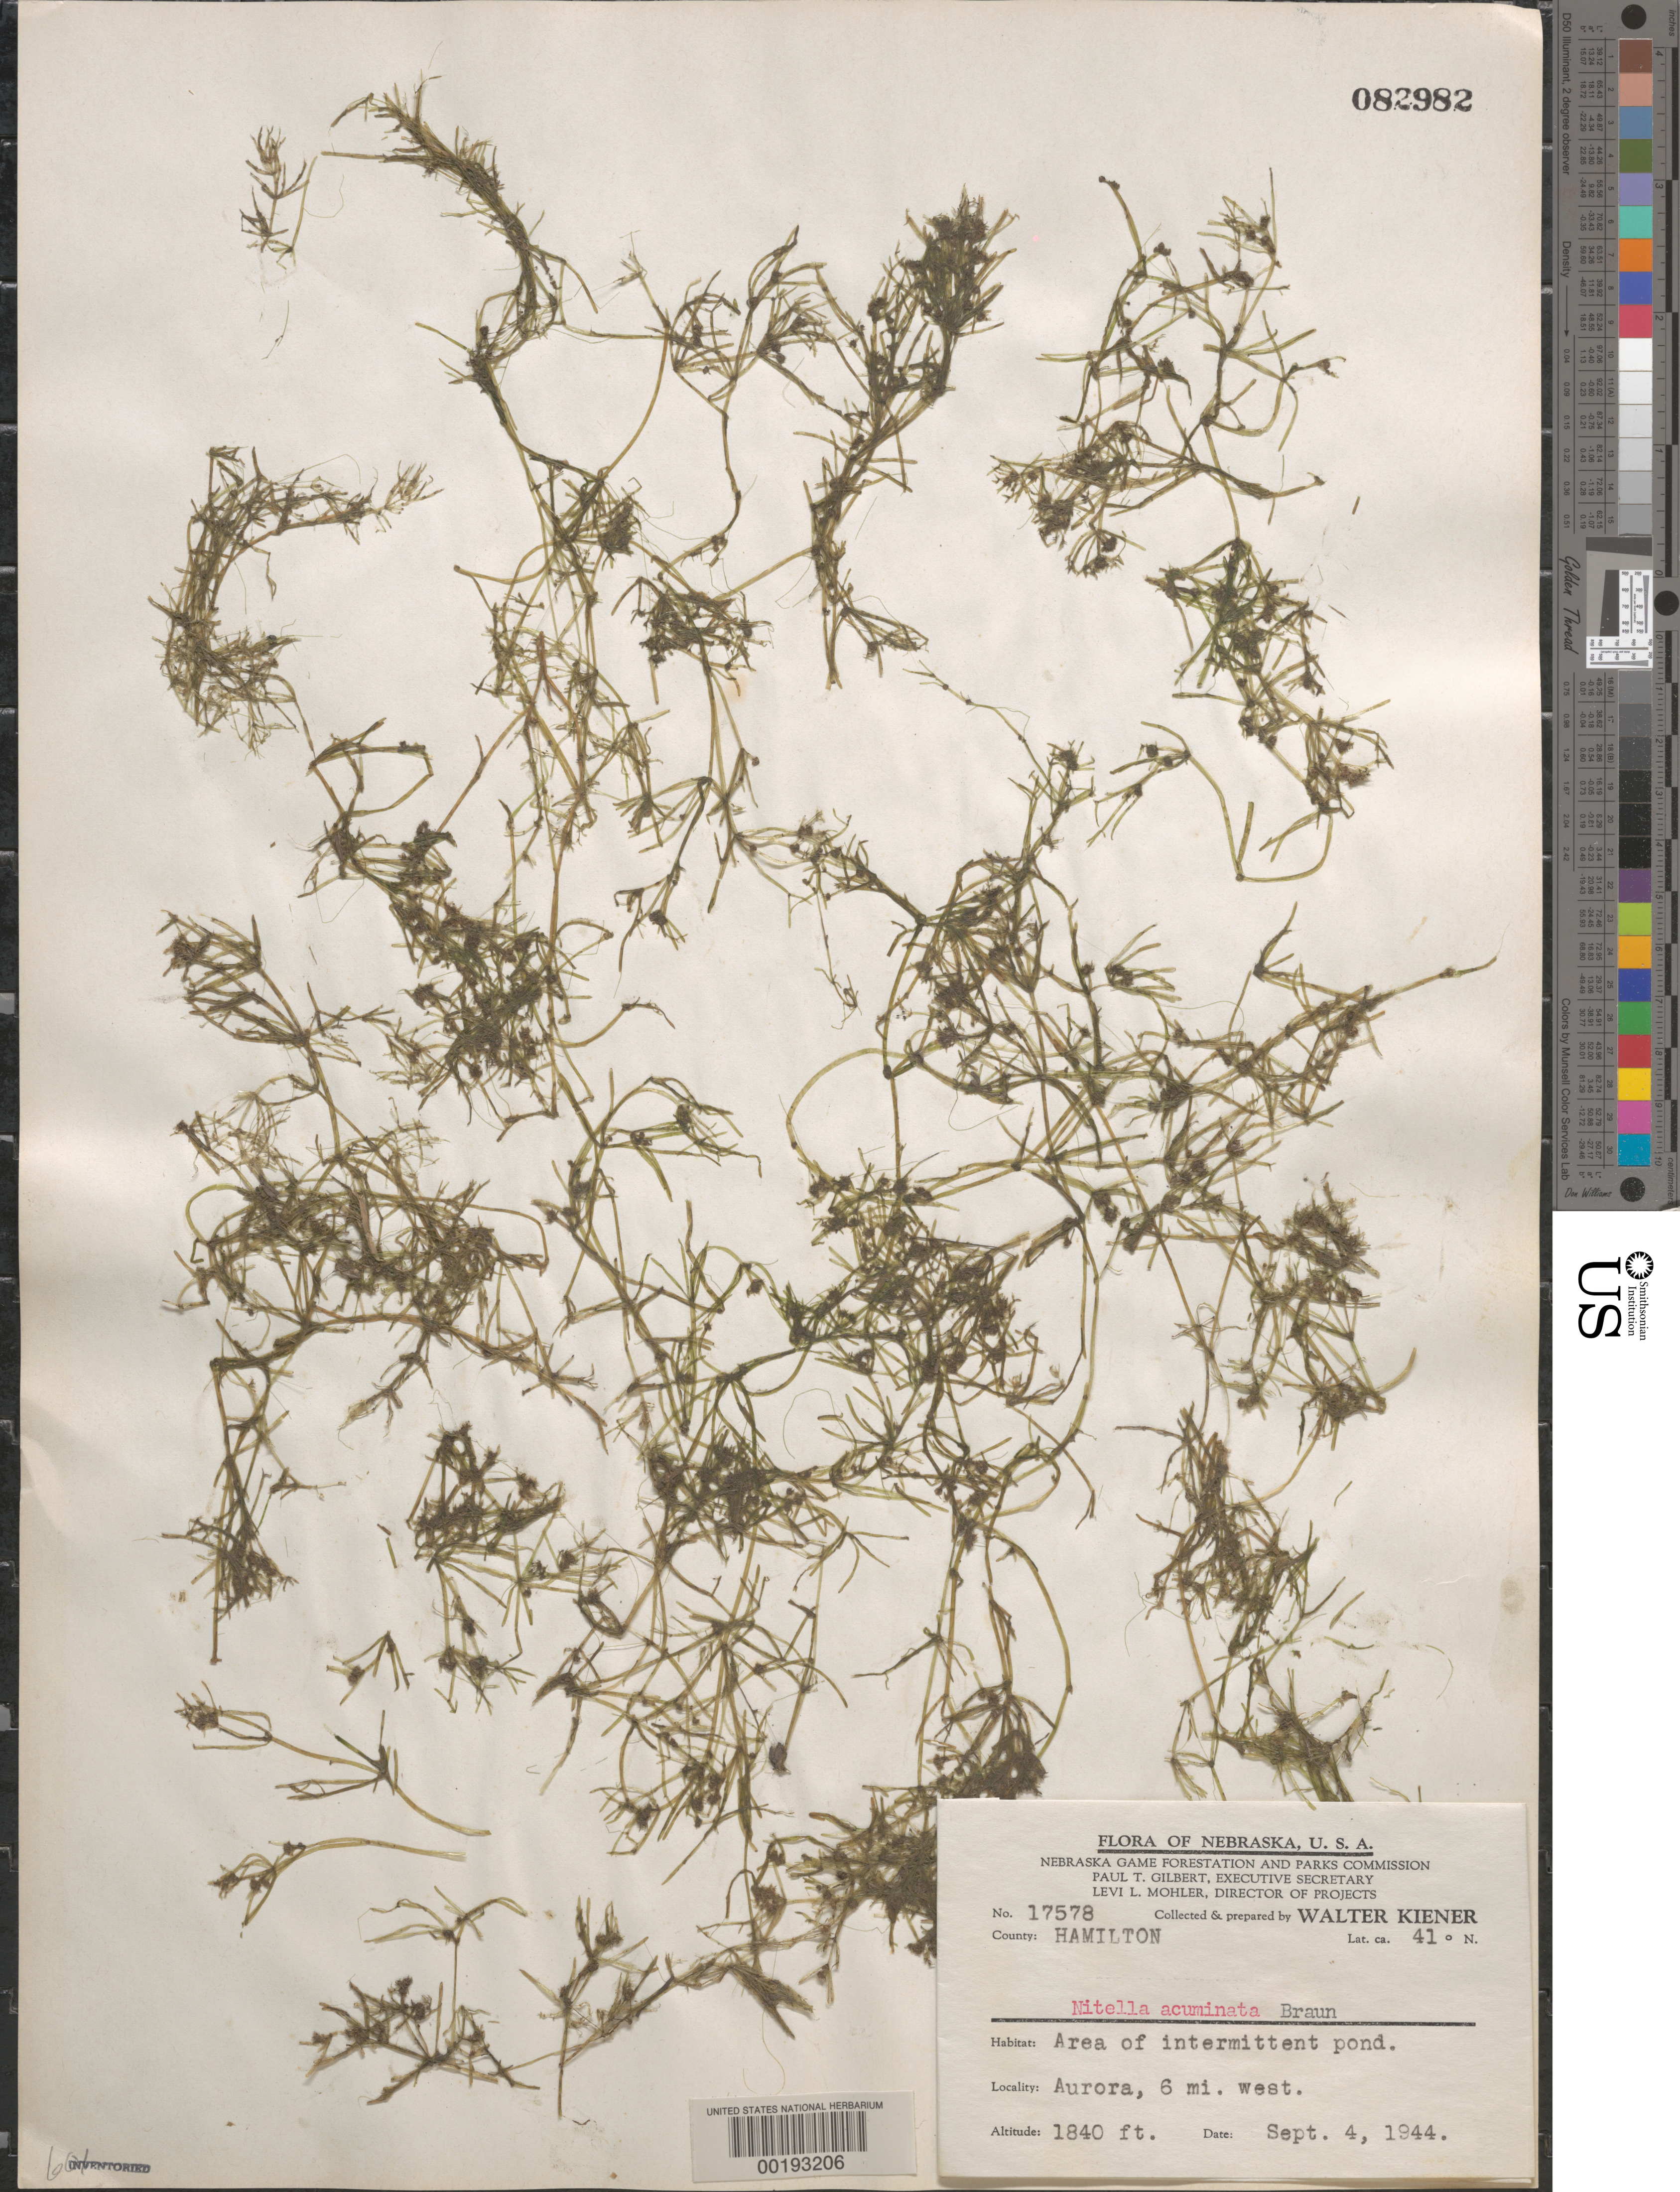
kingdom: Plantae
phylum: Charophyta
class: Charophyceae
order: Charales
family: Characeae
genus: Nitella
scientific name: Nitella acuminata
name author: A. Braun ex Wallm.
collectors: W. B. Kiener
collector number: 17578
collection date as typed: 04 Sep 1944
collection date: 1944-09-04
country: United States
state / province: Nebraska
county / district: Hamilton County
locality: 6 miles west of Aurora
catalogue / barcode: US 82982